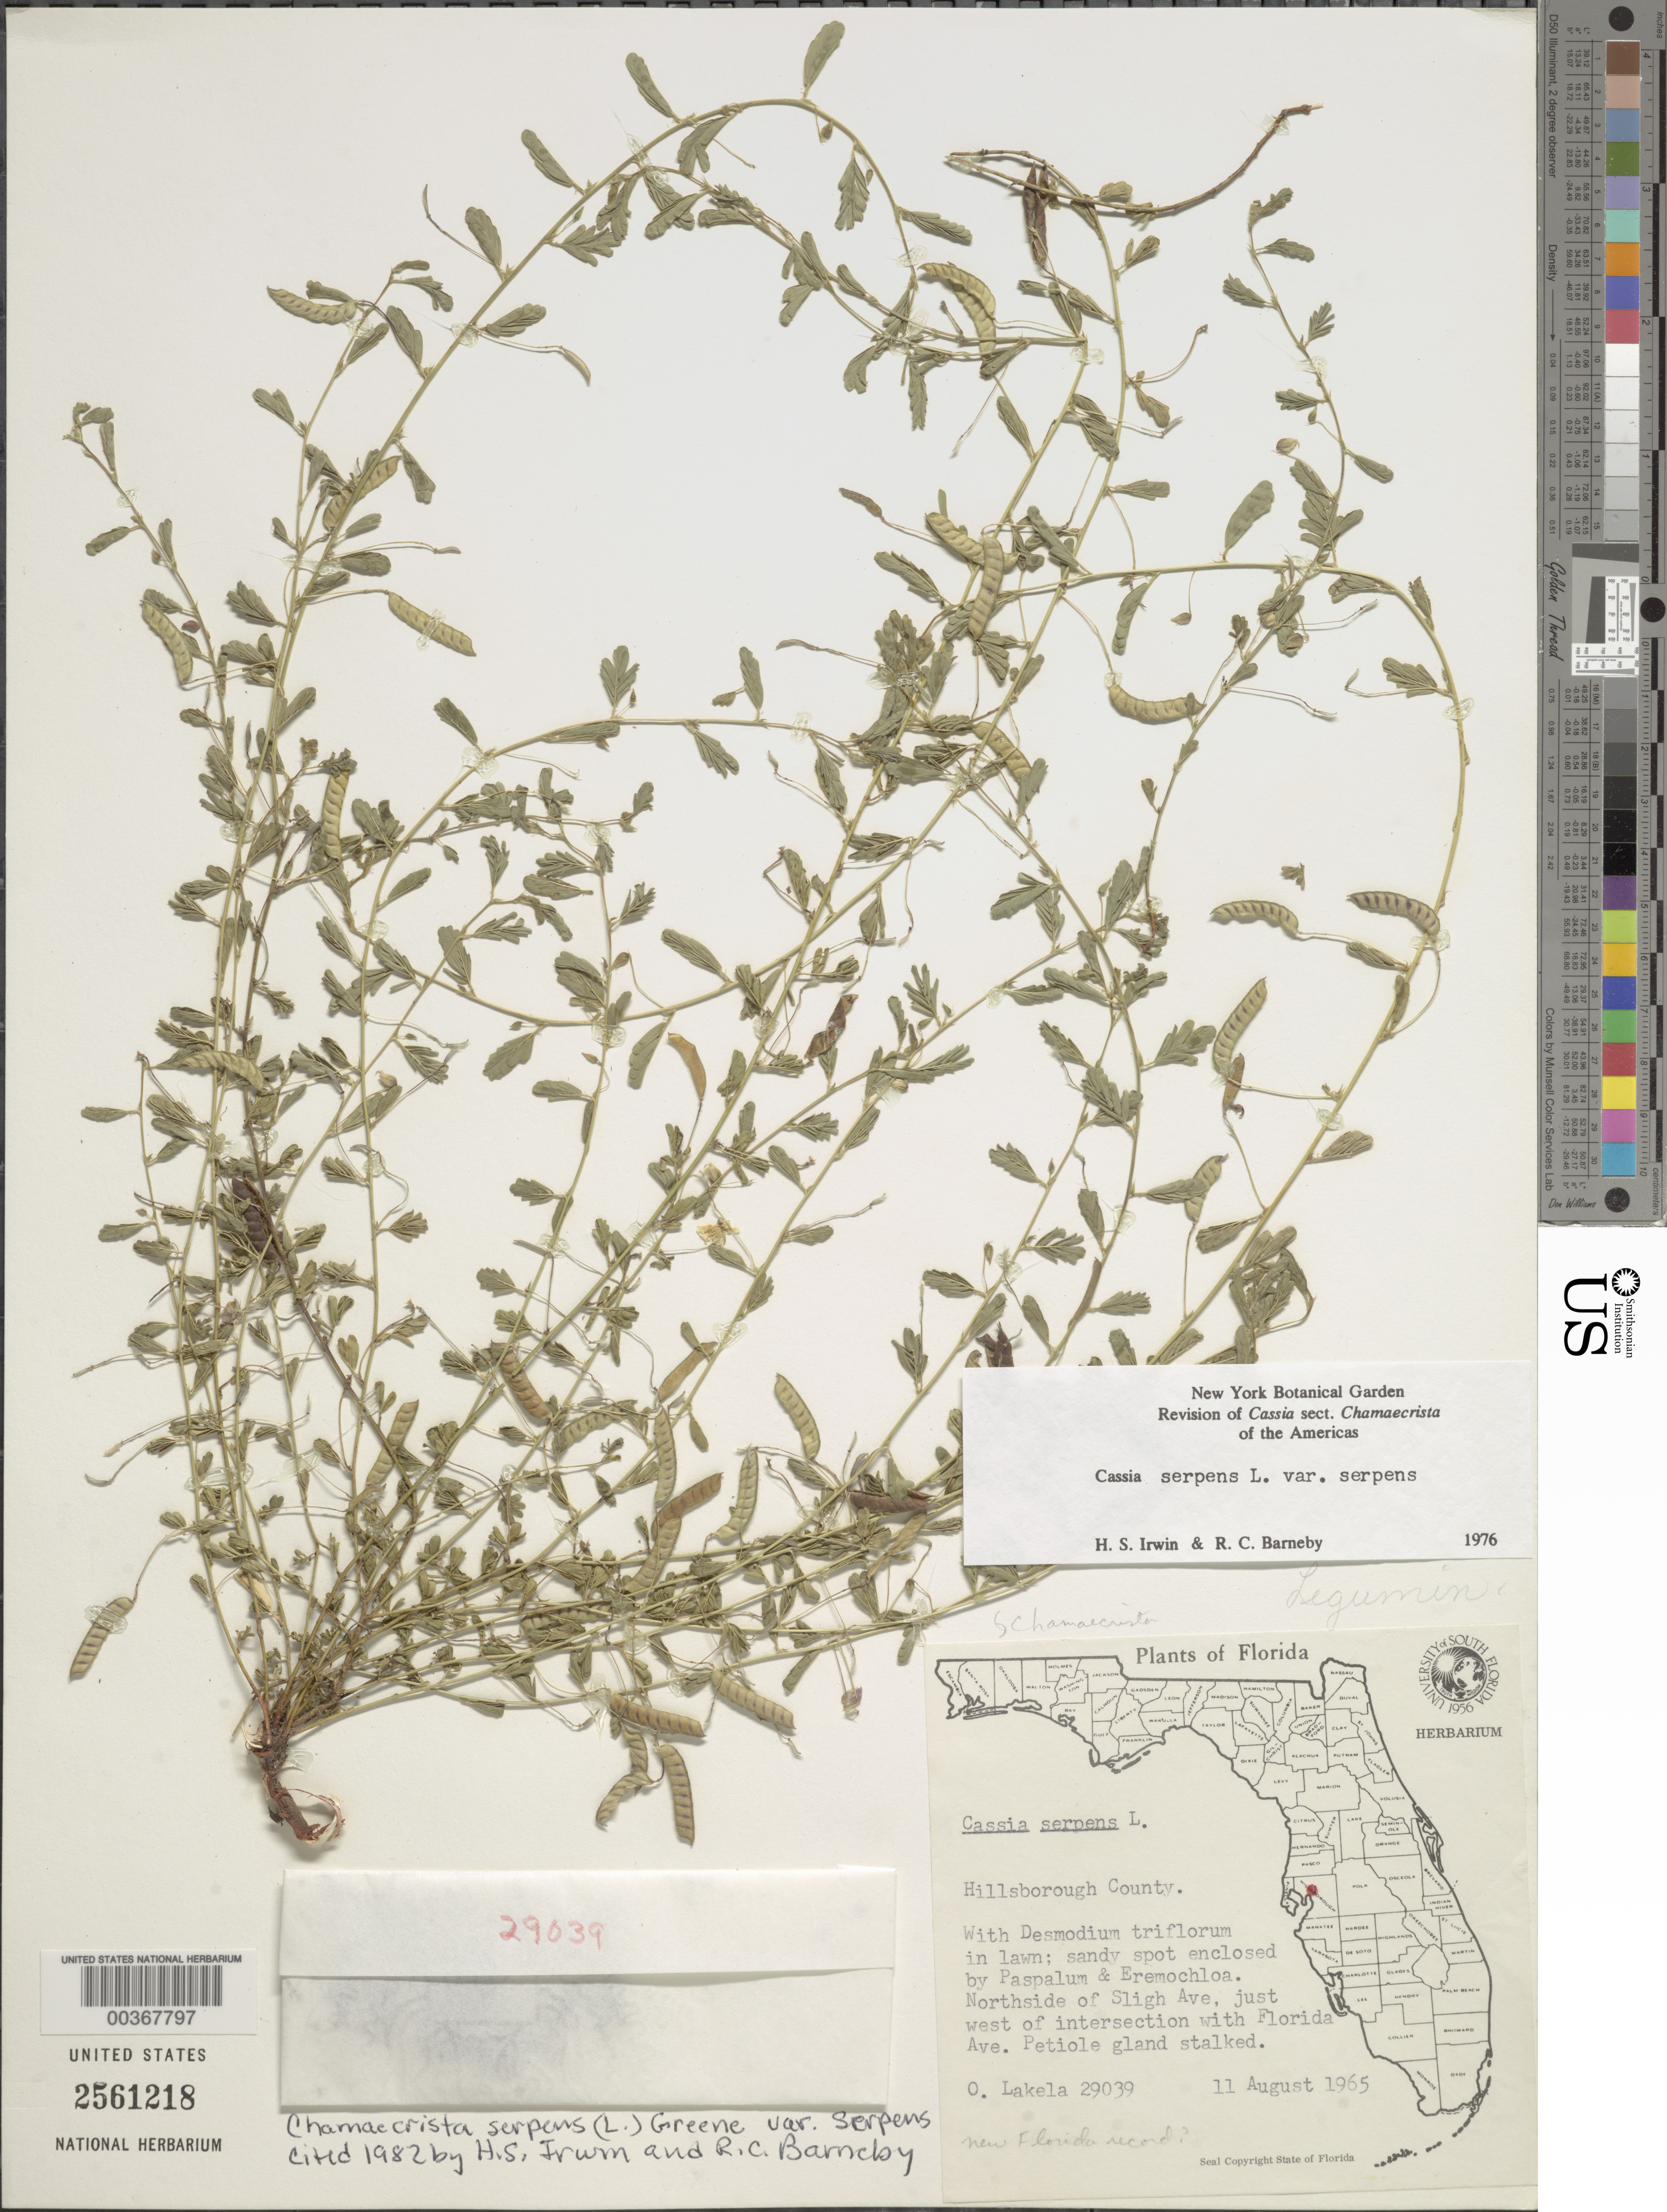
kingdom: Plantae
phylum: Tracheophyta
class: Magnoliopsida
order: Fabales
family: Fabaceae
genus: Chamaecrista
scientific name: Chamaecrista serpens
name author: (L.) Greene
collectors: O. K. Lakela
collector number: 29039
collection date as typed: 11 Aug 1965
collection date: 1965-08-11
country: United States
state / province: Florida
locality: N side of sligh ave, just w of intersection with florida ave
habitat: In lawn; sandy spot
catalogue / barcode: US 2561218